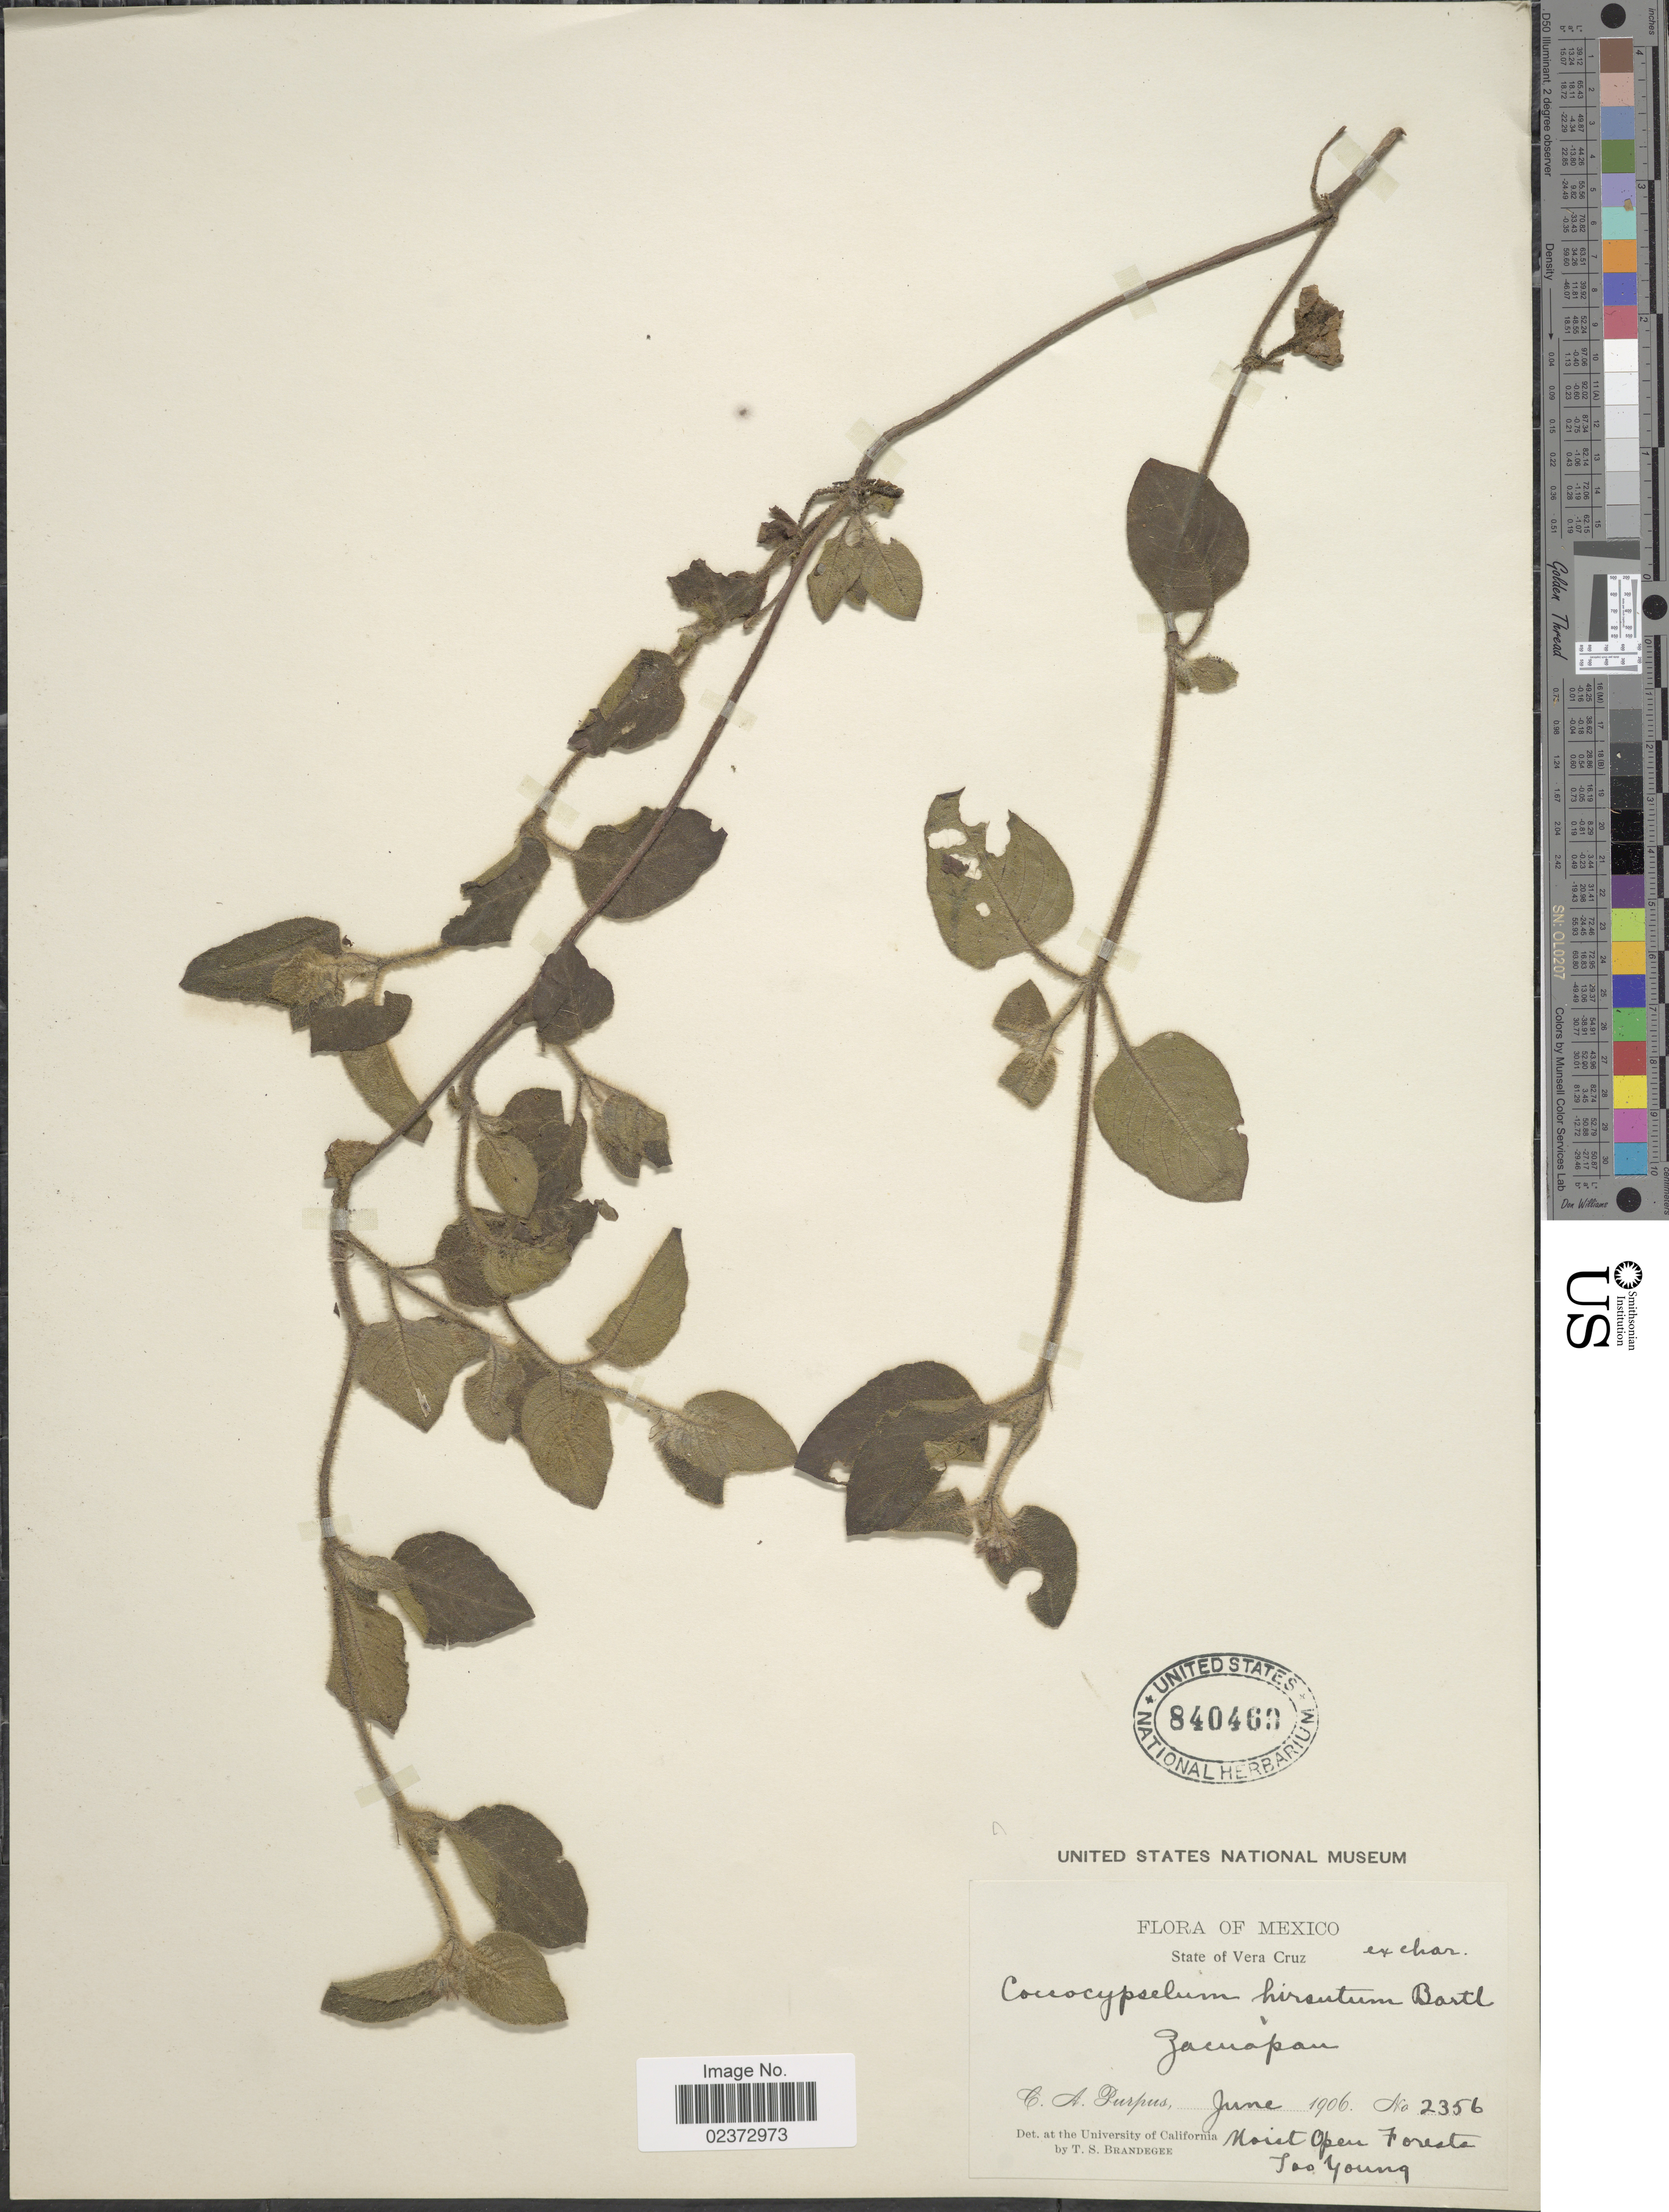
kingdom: Plantae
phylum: Tracheophyta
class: Magnoliopsida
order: Gentianales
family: Rubiaceae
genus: Coccocypselum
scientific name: Coccocypselum hispidulum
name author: (Standl.) Standl.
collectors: C. A. Purpus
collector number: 2356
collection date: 1906-06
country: Mexico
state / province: Veracruz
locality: State of Vera Cruz, Zacuapan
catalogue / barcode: US 840469